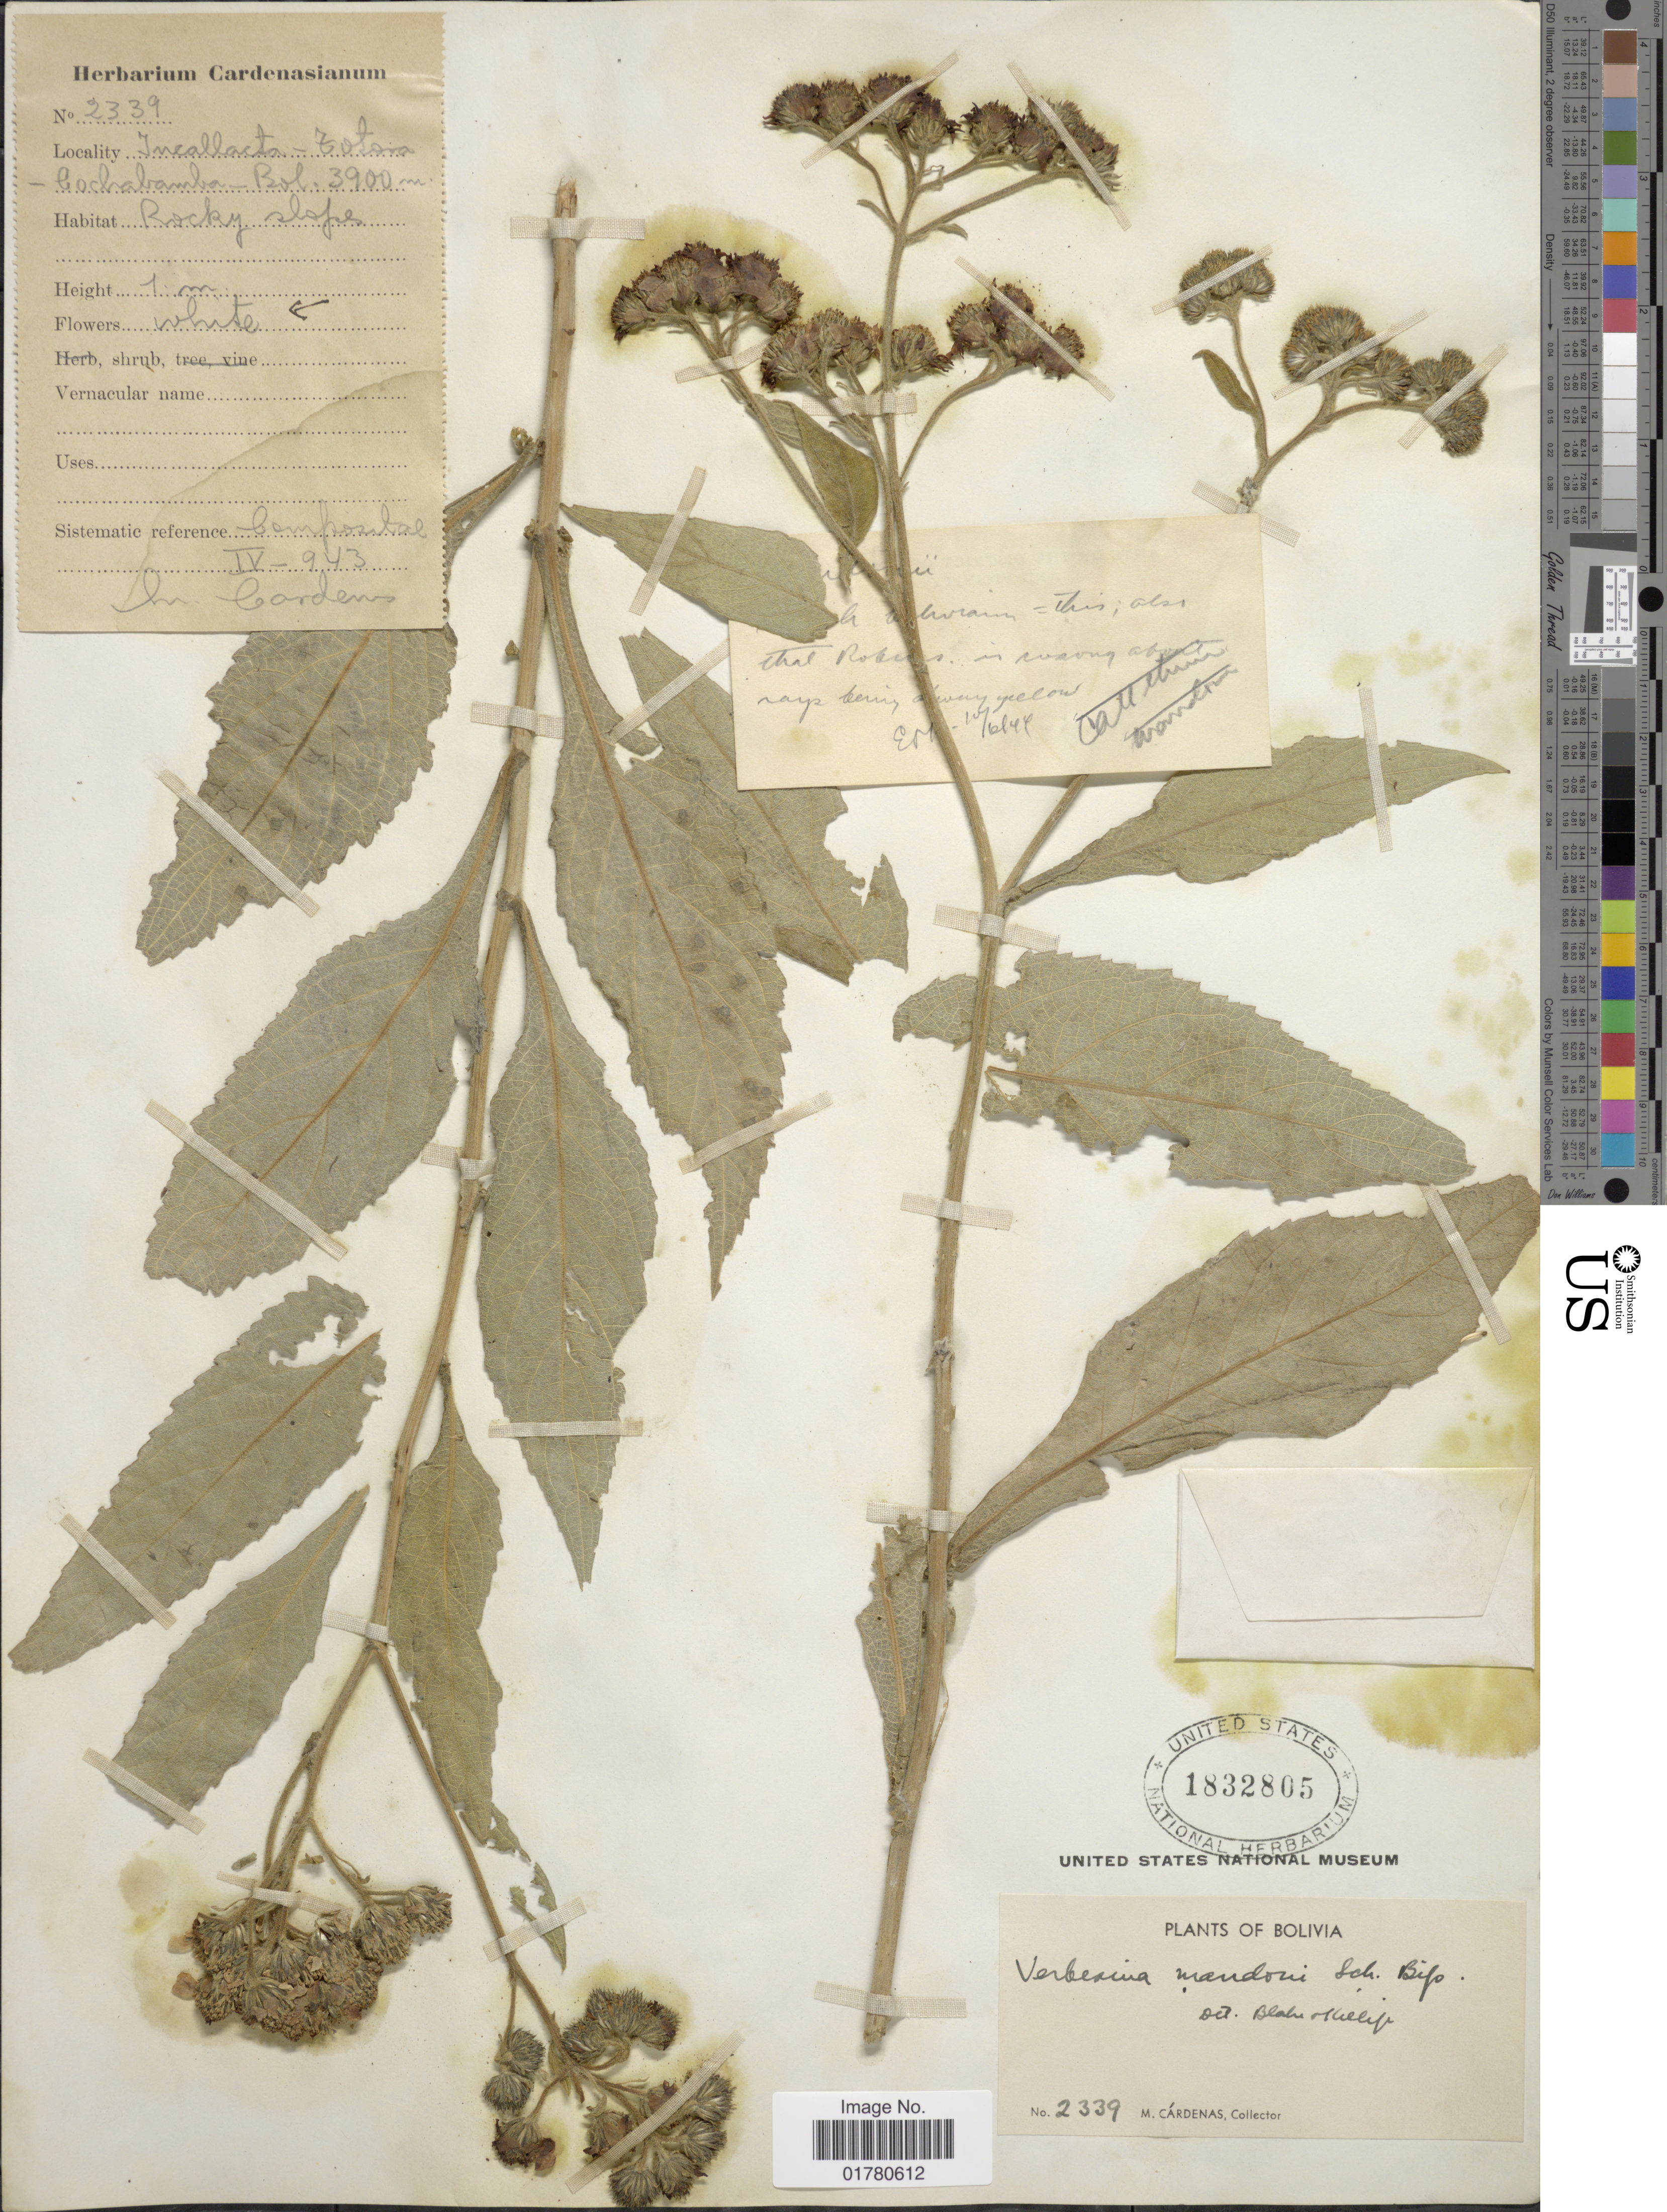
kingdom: Plantae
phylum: Tracheophyta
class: Magnoliopsida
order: Asterales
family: Asteraceae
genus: Verbesina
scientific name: Verbesina boliviana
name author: Klatt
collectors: M. Cárdenas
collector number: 2339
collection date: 1943-04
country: Bolivia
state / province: Cochabamba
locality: Incallacta- Totora, Rocky slopes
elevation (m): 3900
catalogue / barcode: US 1832805